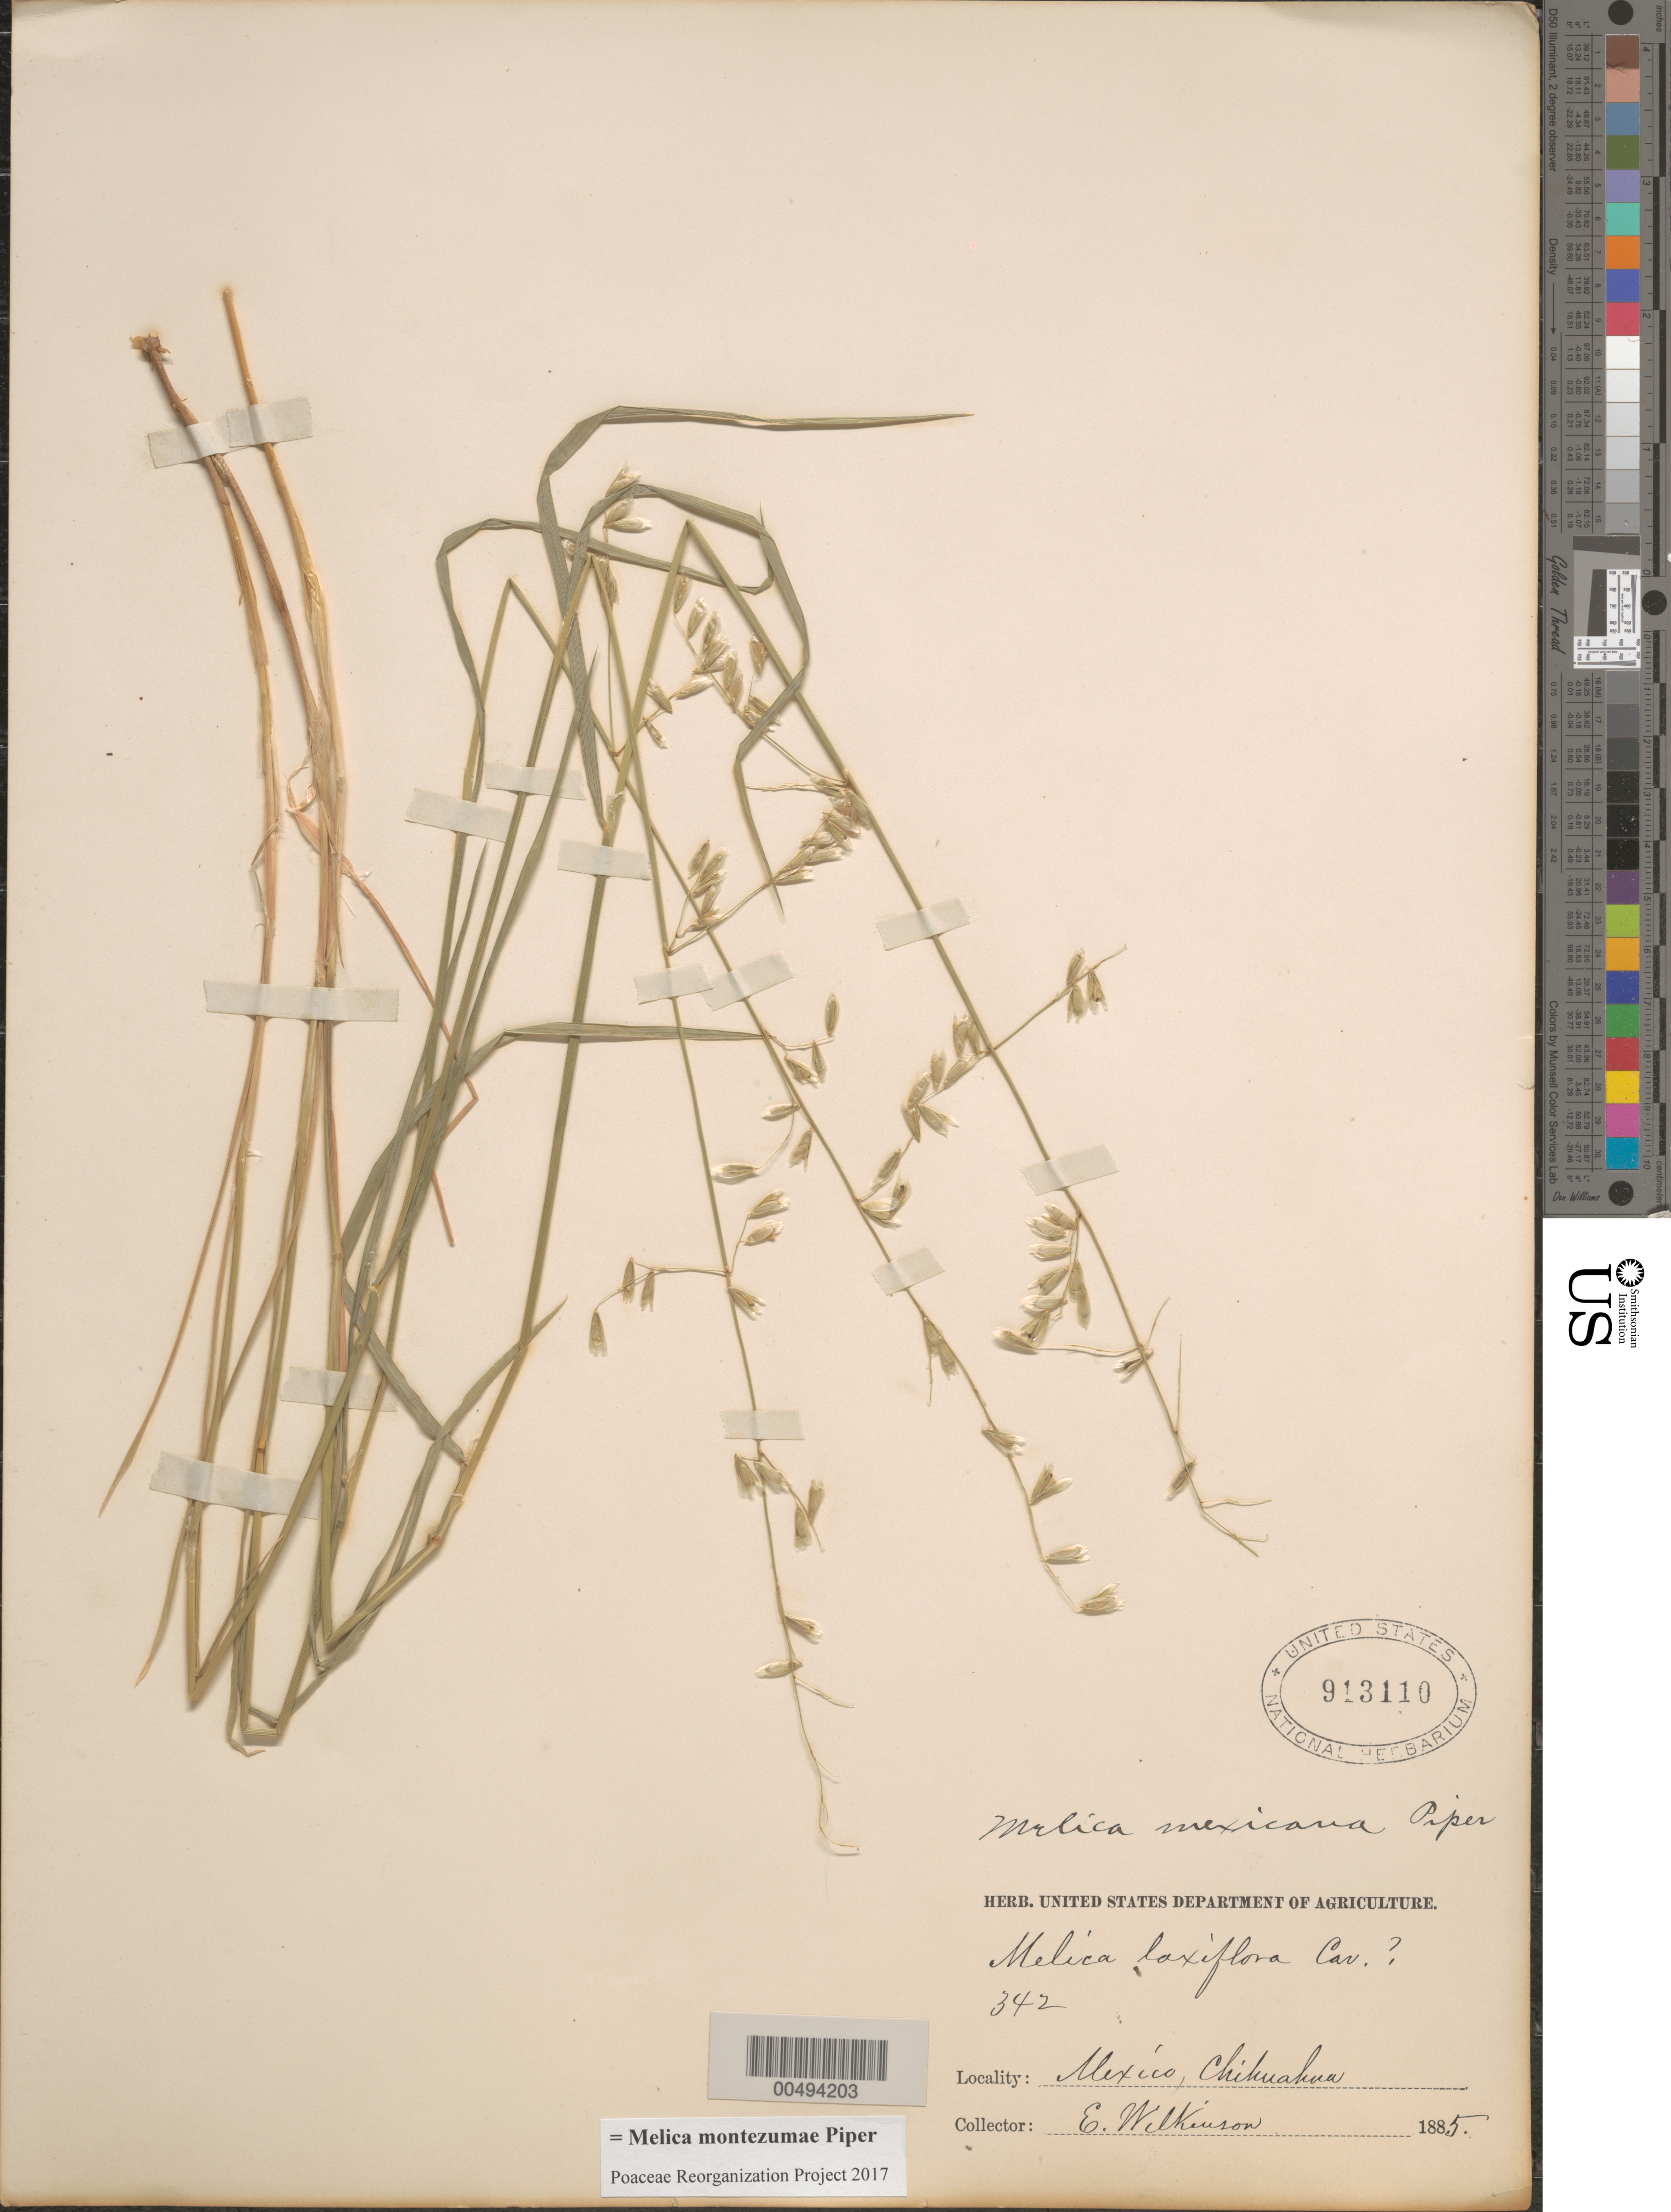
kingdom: Plantae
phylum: Tracheophyta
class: Liliopsida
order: Poales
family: Poaceae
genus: Melica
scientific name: Melica montezumae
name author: Piper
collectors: E. Wilkinson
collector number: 342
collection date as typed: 1885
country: Mexico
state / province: Chihuahua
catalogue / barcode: US 913110